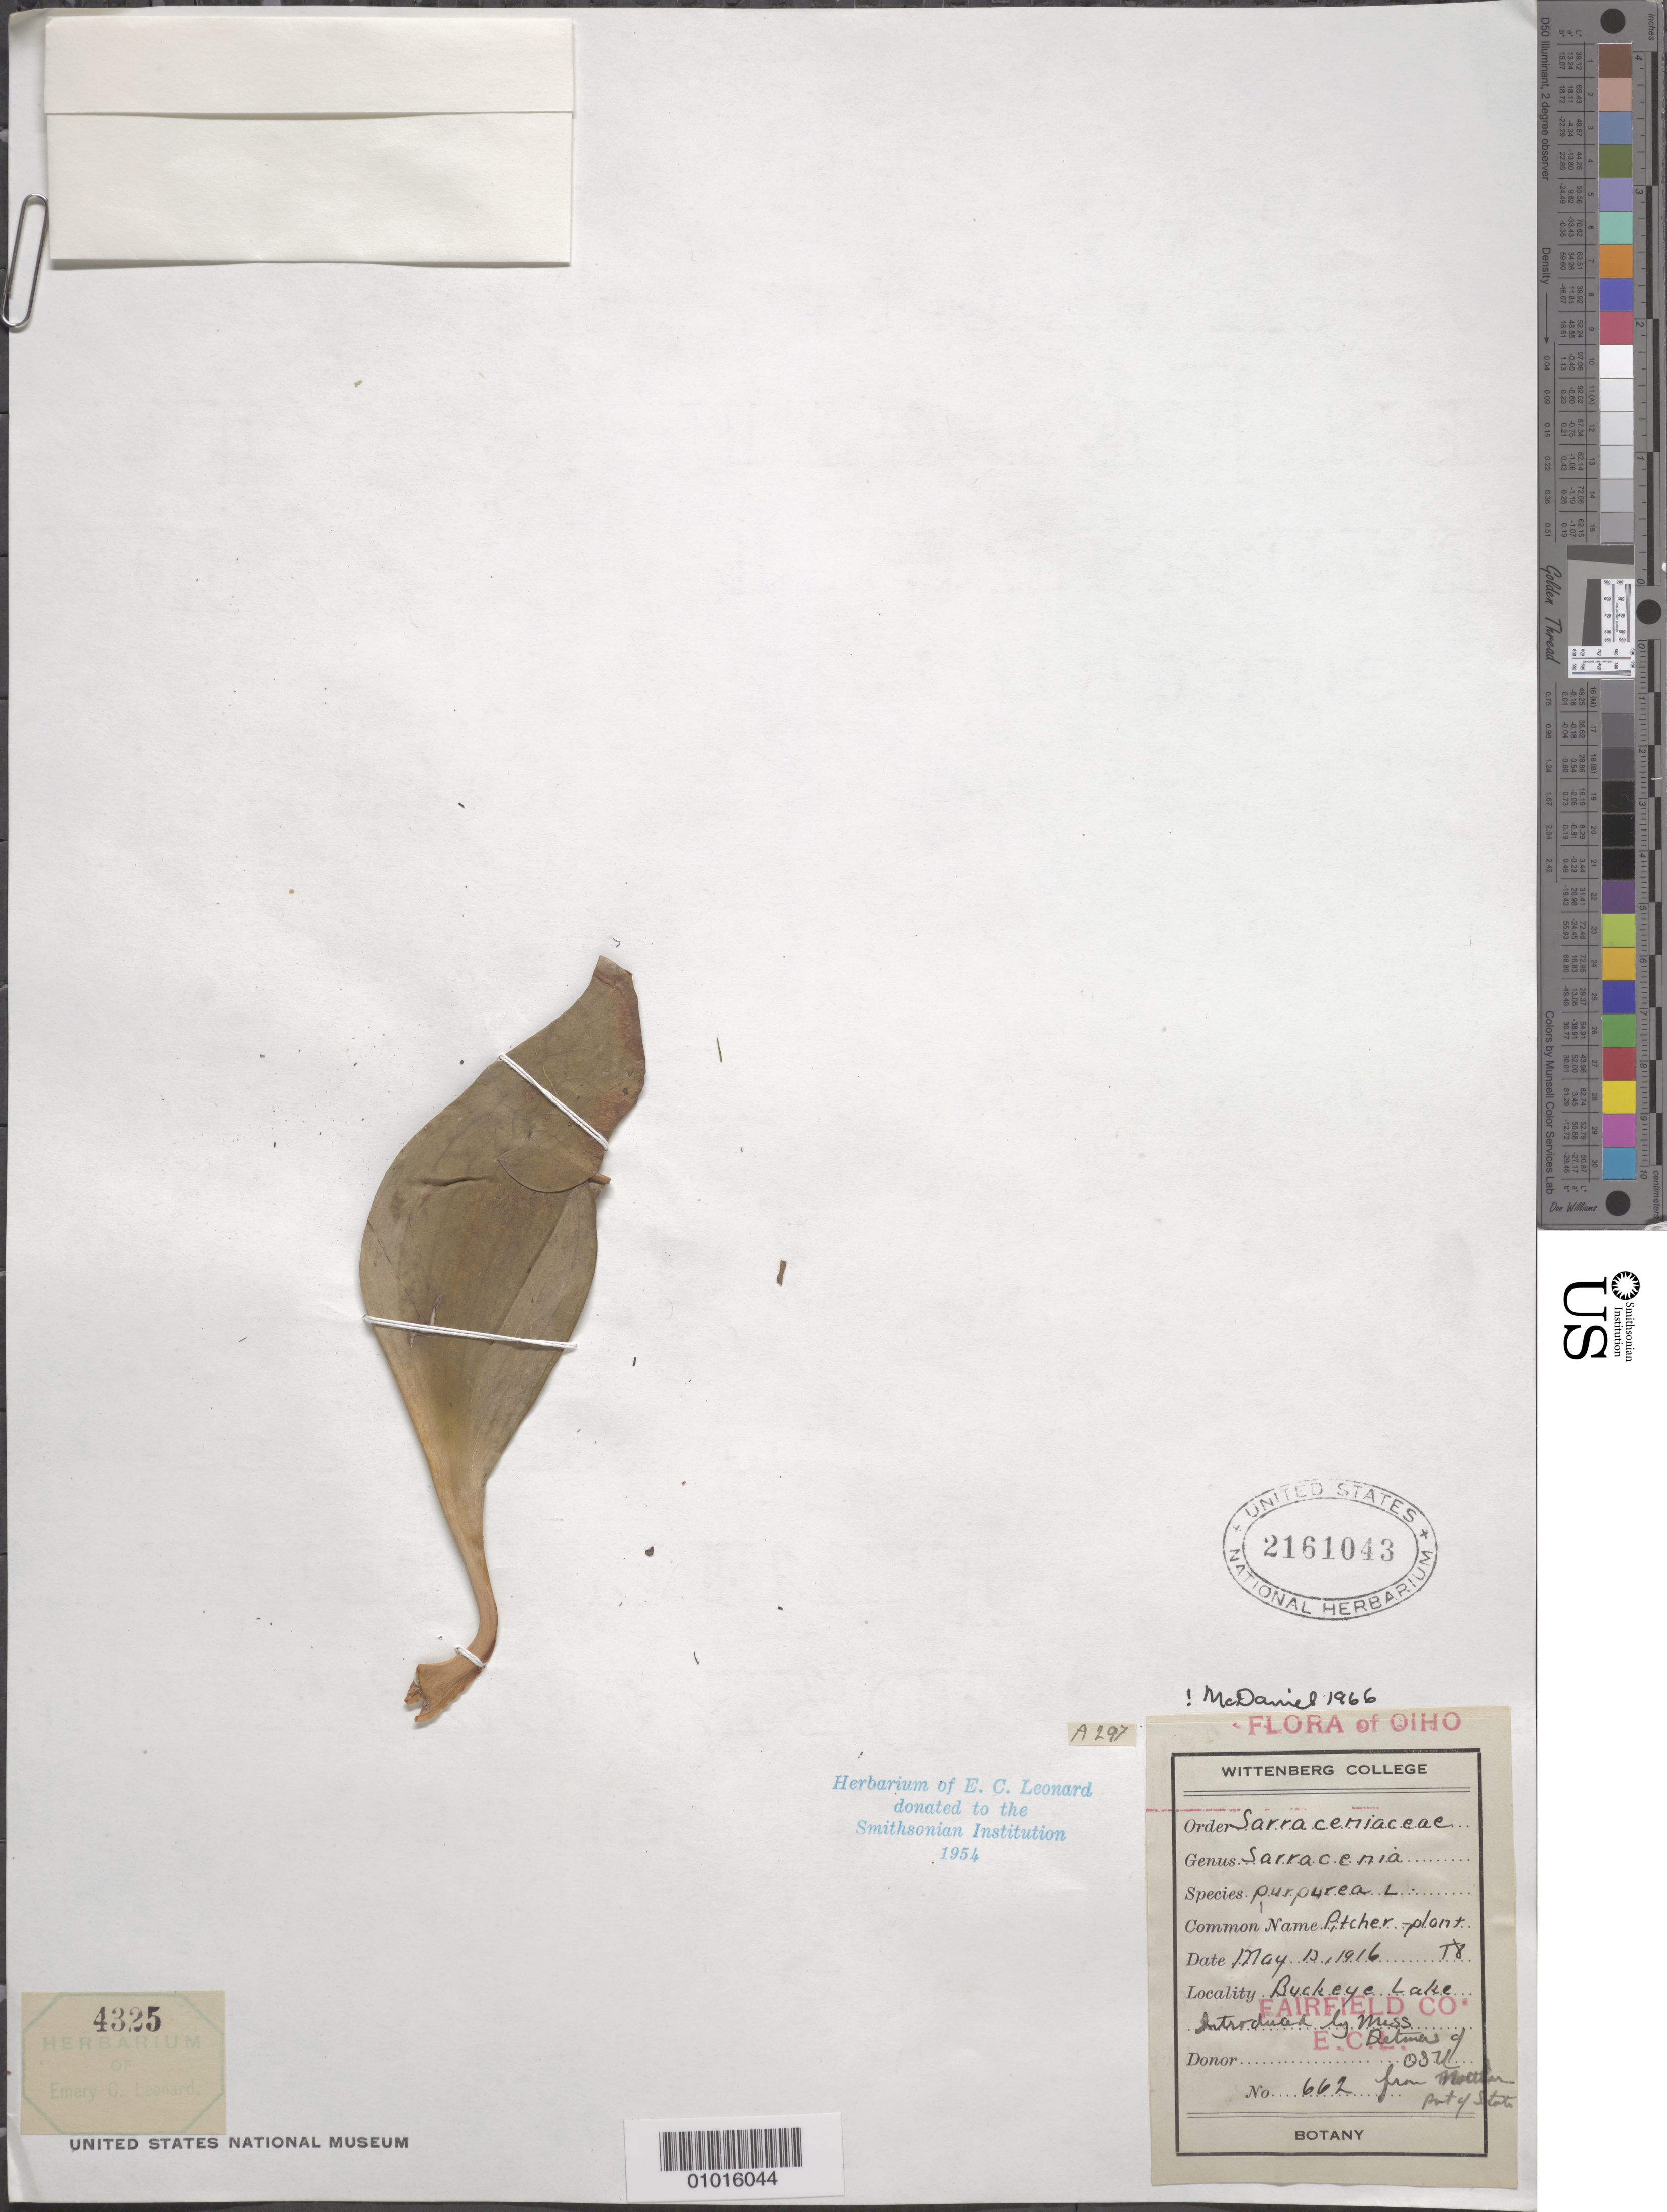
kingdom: Plantae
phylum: Tracheophyta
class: Magnoliopsida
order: Ericales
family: Sarraceniaceae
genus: Sarracenia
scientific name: Sarracenia purpurea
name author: L.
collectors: E. C. Leonard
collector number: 662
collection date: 1916-05-12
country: United States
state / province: Ohio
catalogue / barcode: US 2161043